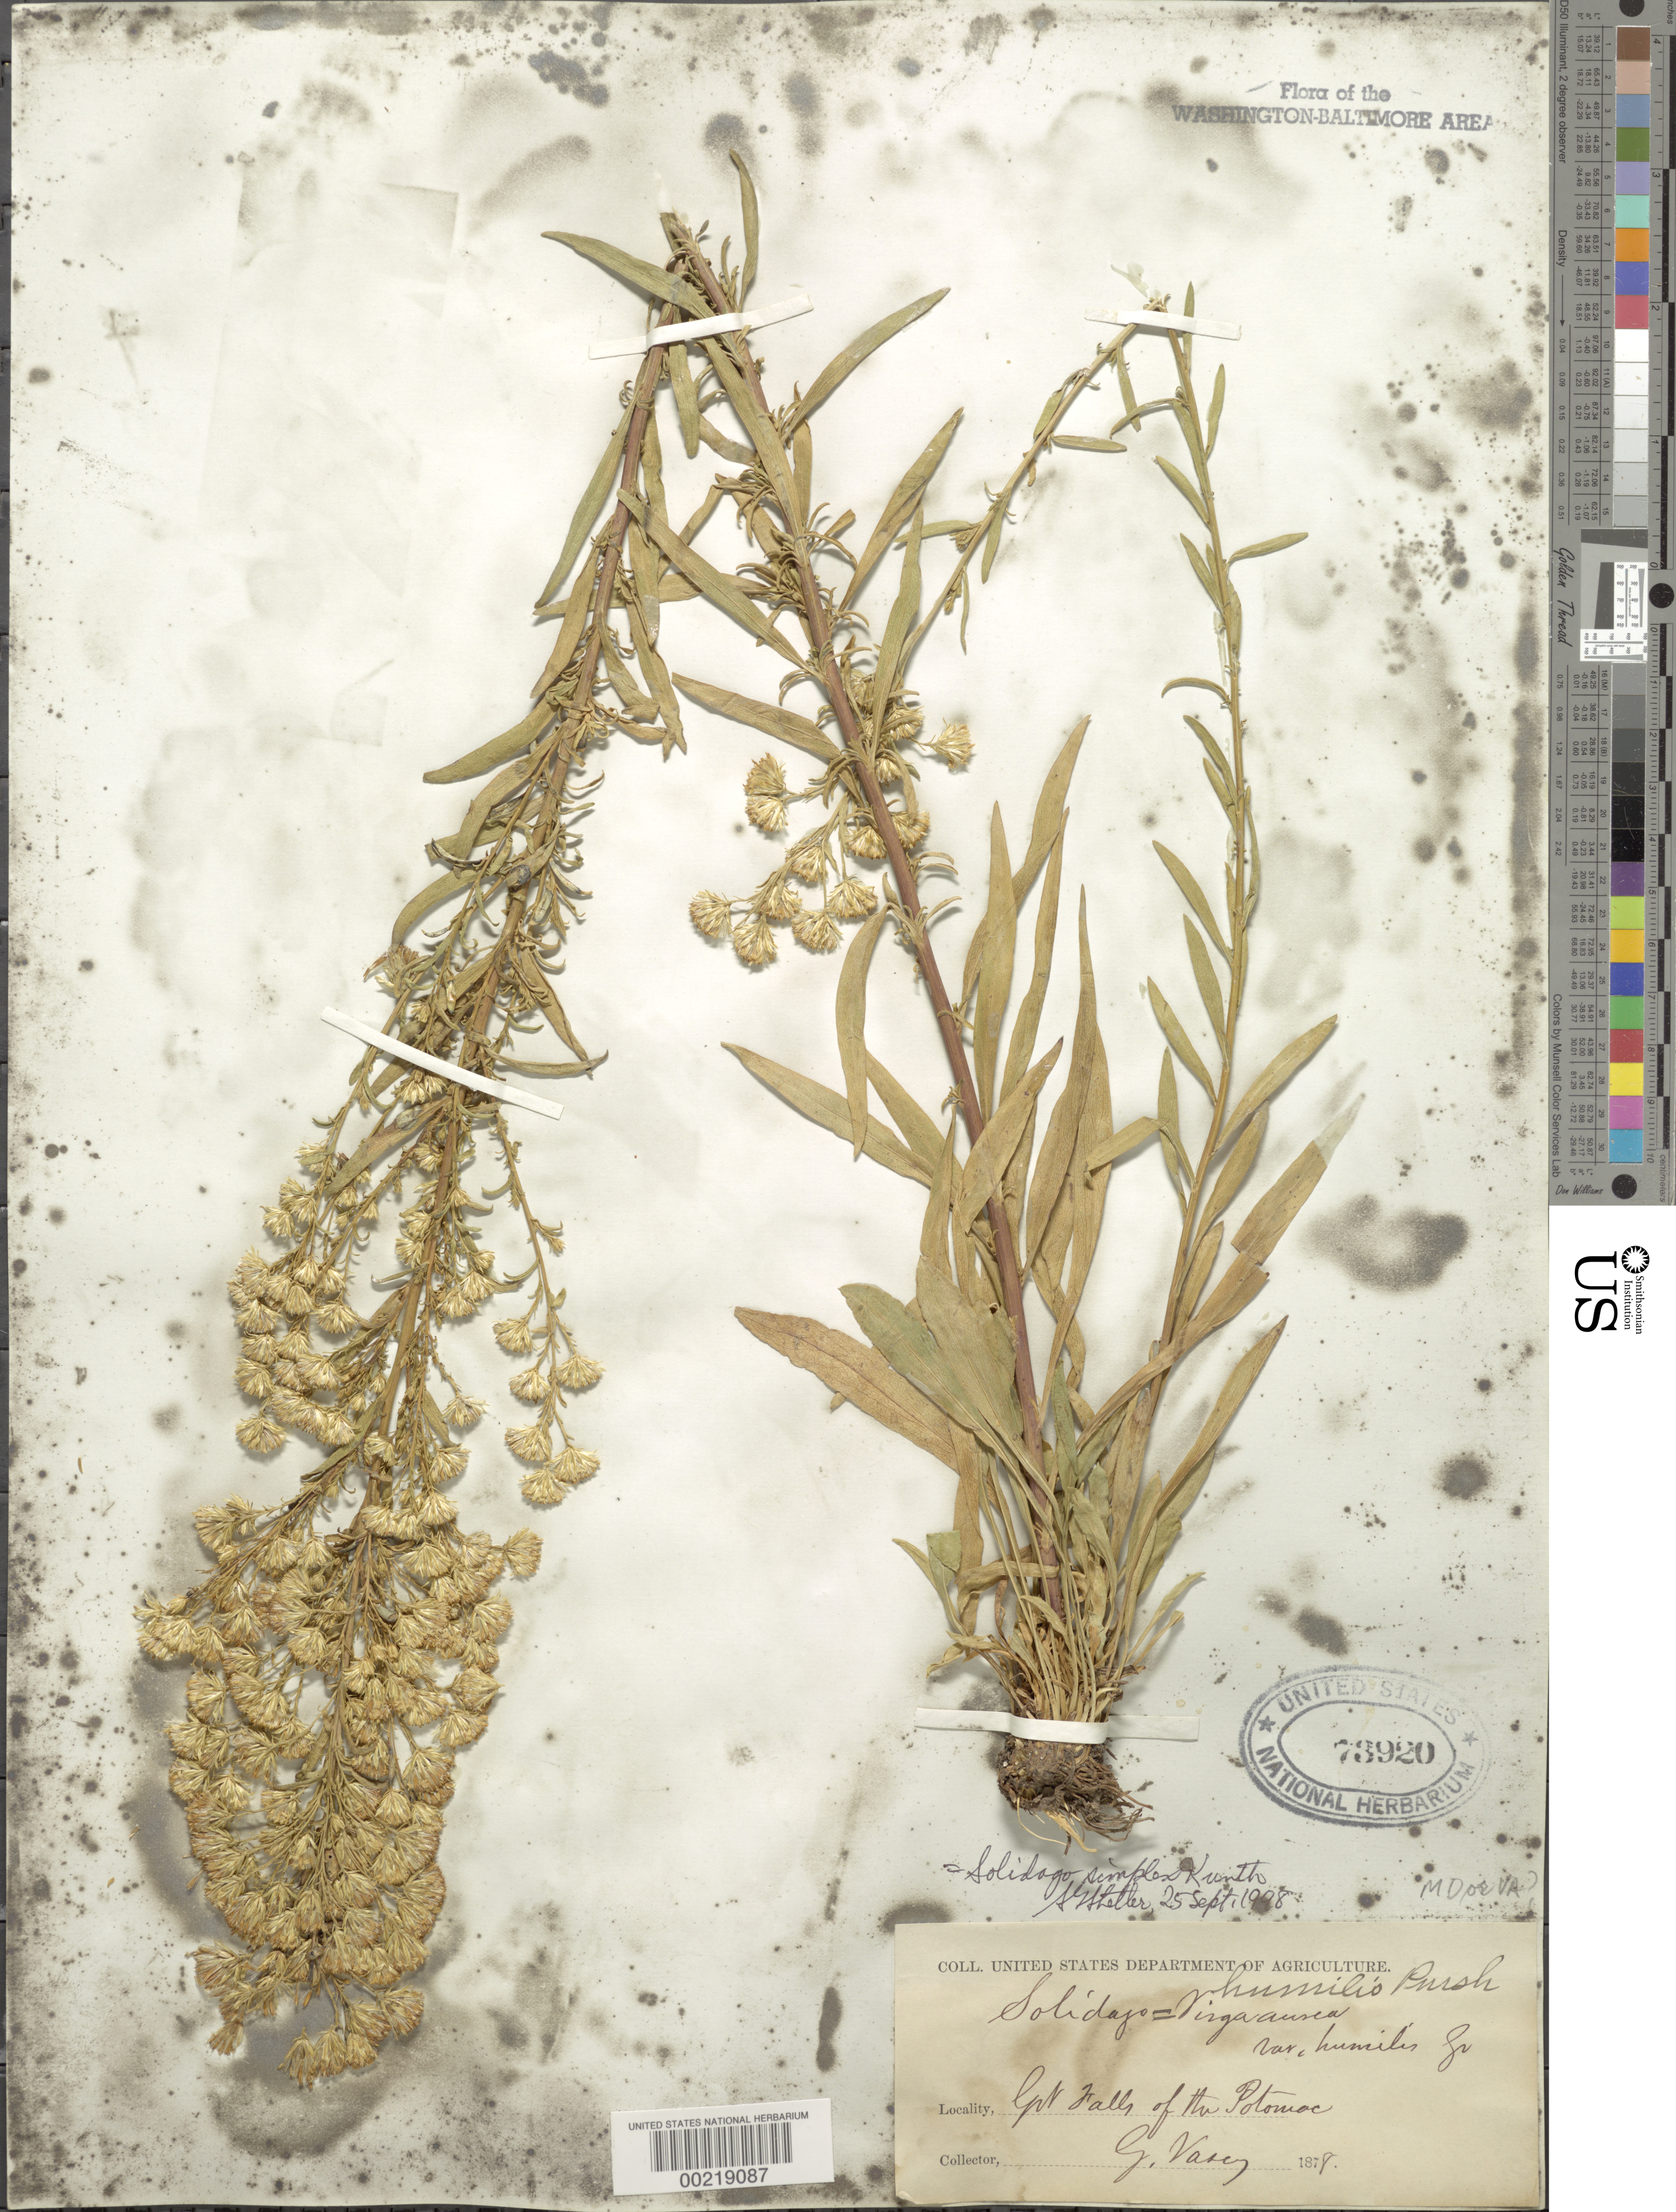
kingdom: Plantae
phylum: Tracheophyta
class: Magnoliopsida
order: Asterales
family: Asteraceae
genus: Solidago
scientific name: Solidago simplex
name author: Kunth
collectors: G. Vasey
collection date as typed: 1878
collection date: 1878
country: United States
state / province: Maryland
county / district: Montgomery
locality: Great Falls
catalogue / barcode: US 73920